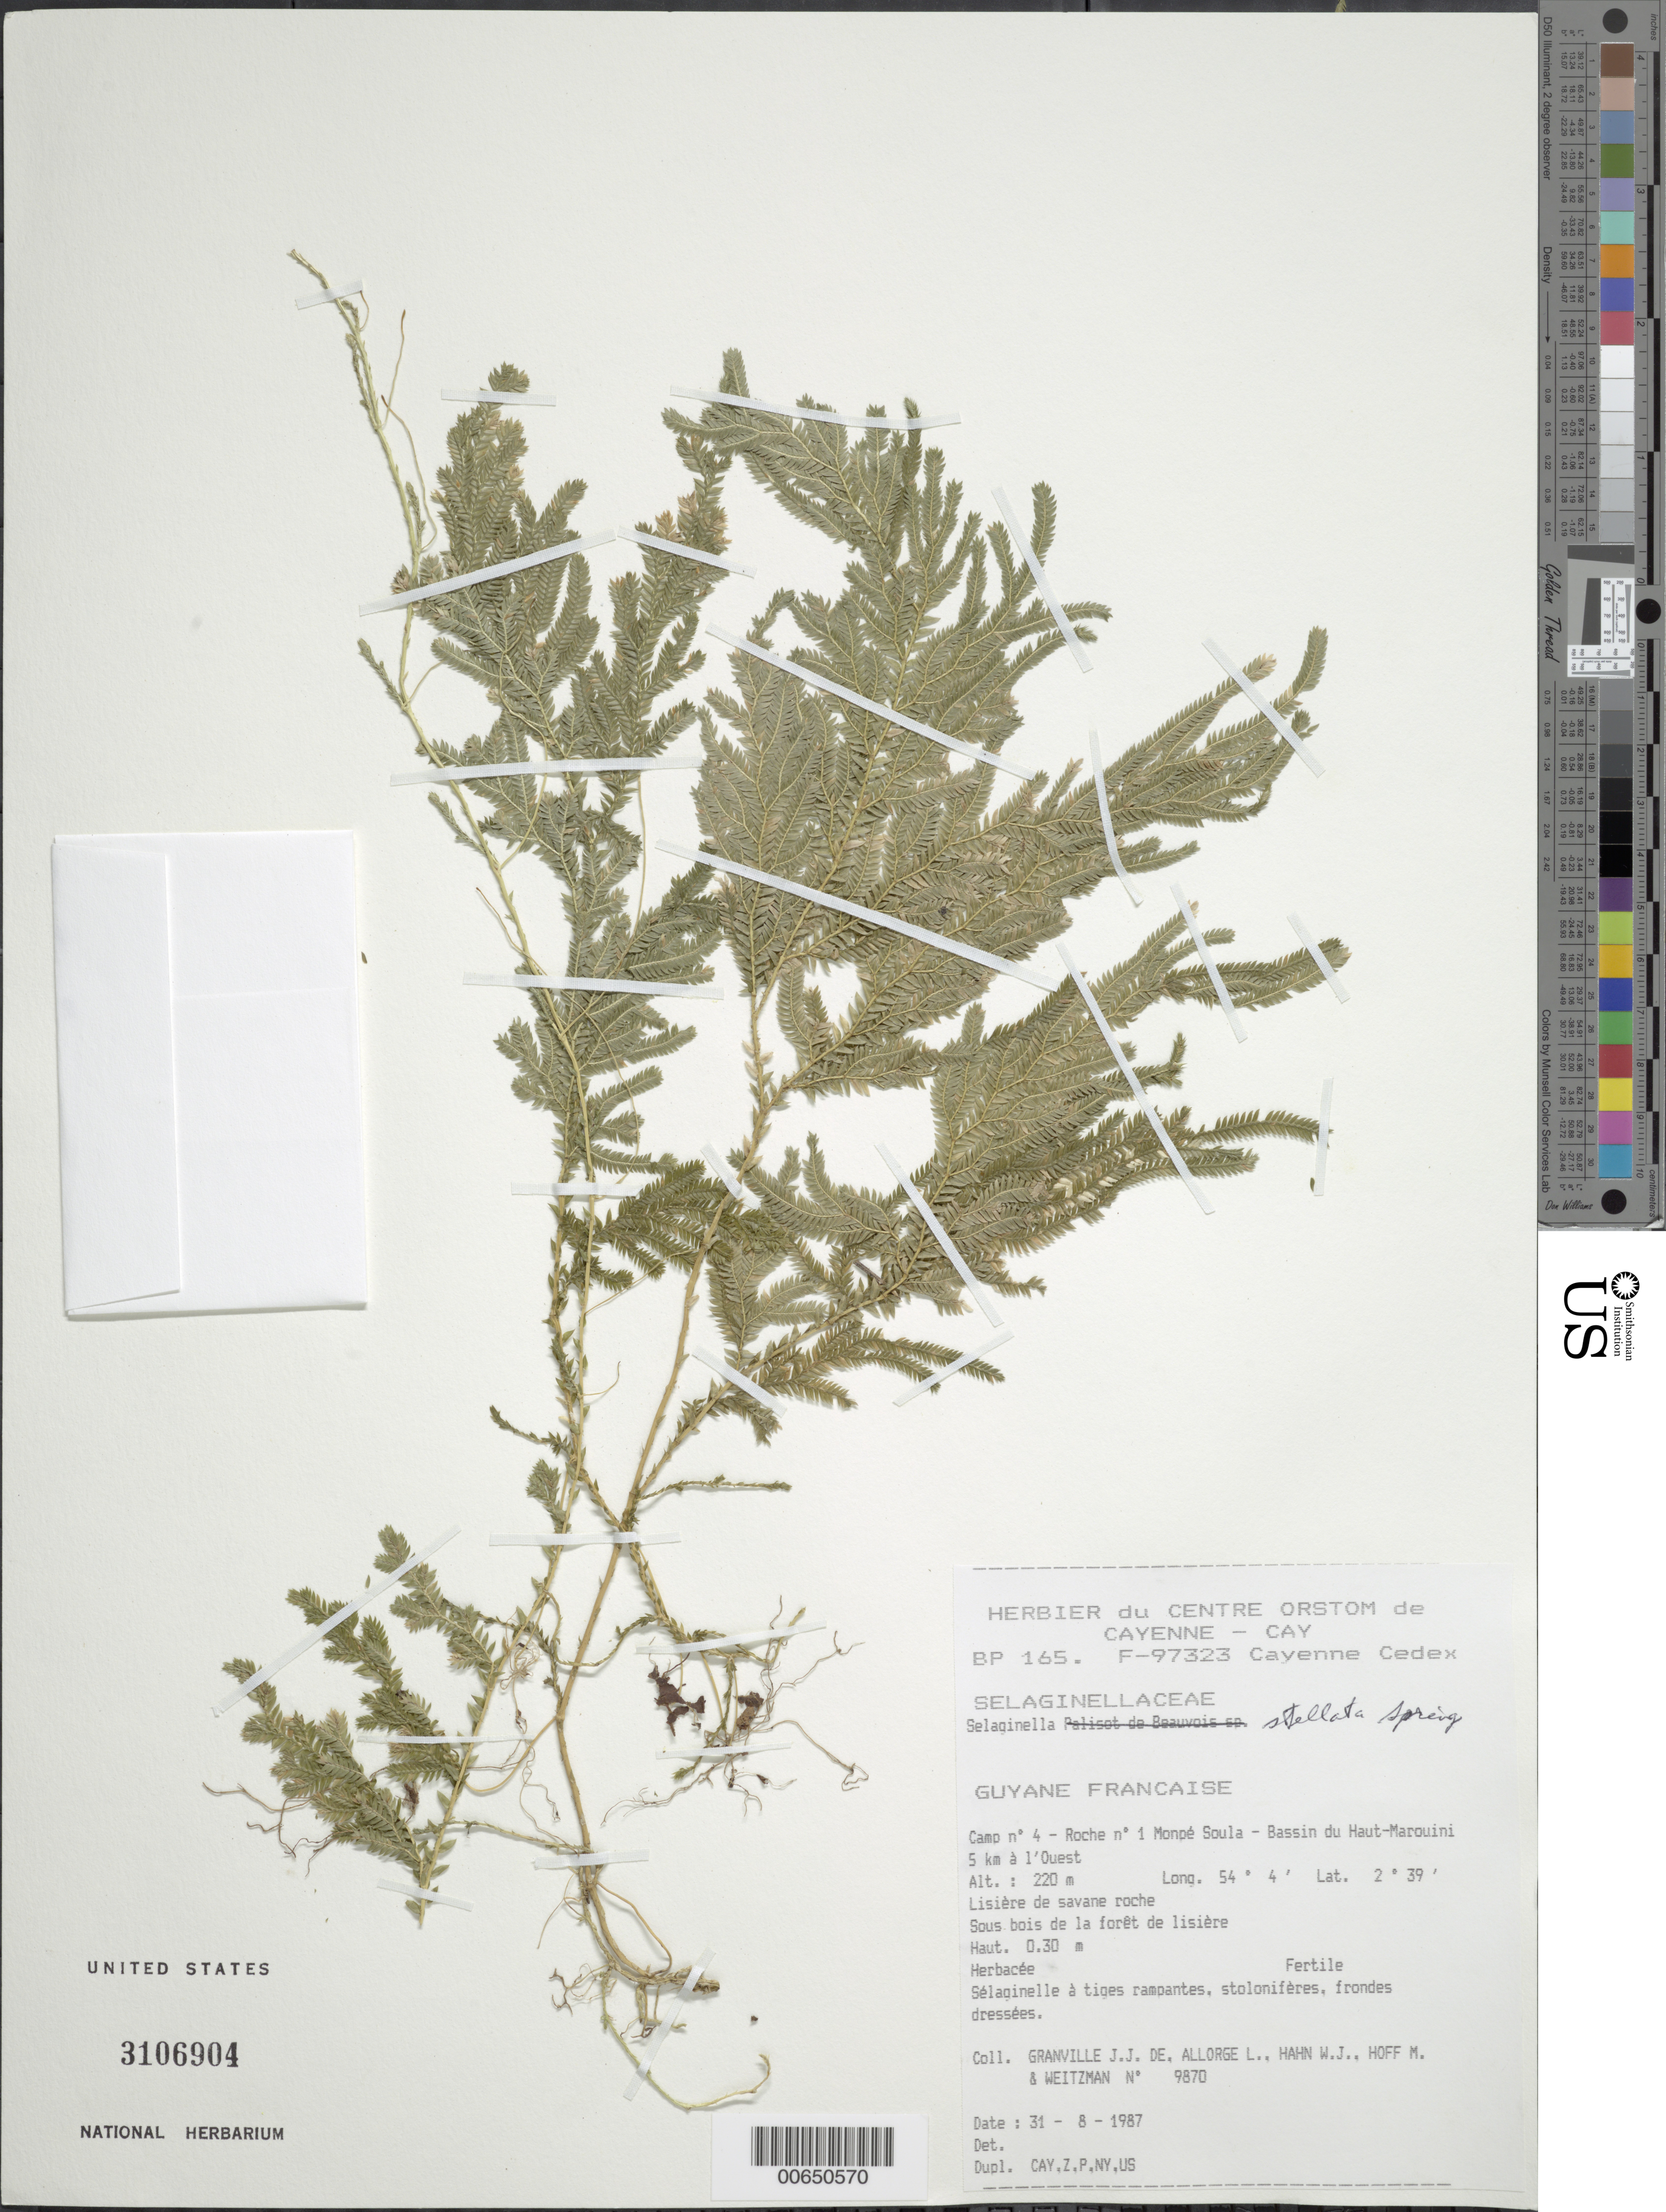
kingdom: Plantae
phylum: Tracheophyta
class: Lycopodiopsida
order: Selaginellales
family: Selaginellaceae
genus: Selaginella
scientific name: Selaginella conduplicata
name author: Spring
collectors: J.-J. de Granville, L. Allorge, W. J. Hahn, M. Hoff & A. L. Weitzman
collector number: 9870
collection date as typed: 31-Aug-87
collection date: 1987-08-31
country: French Guiana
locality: Monpé Soula, Camp #4, roche no. 1, Bassin du Haut-Marouini, 5 km W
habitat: Lisière de savane roche, sous bois de la forêt de lisière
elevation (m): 220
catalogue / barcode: US 3106904